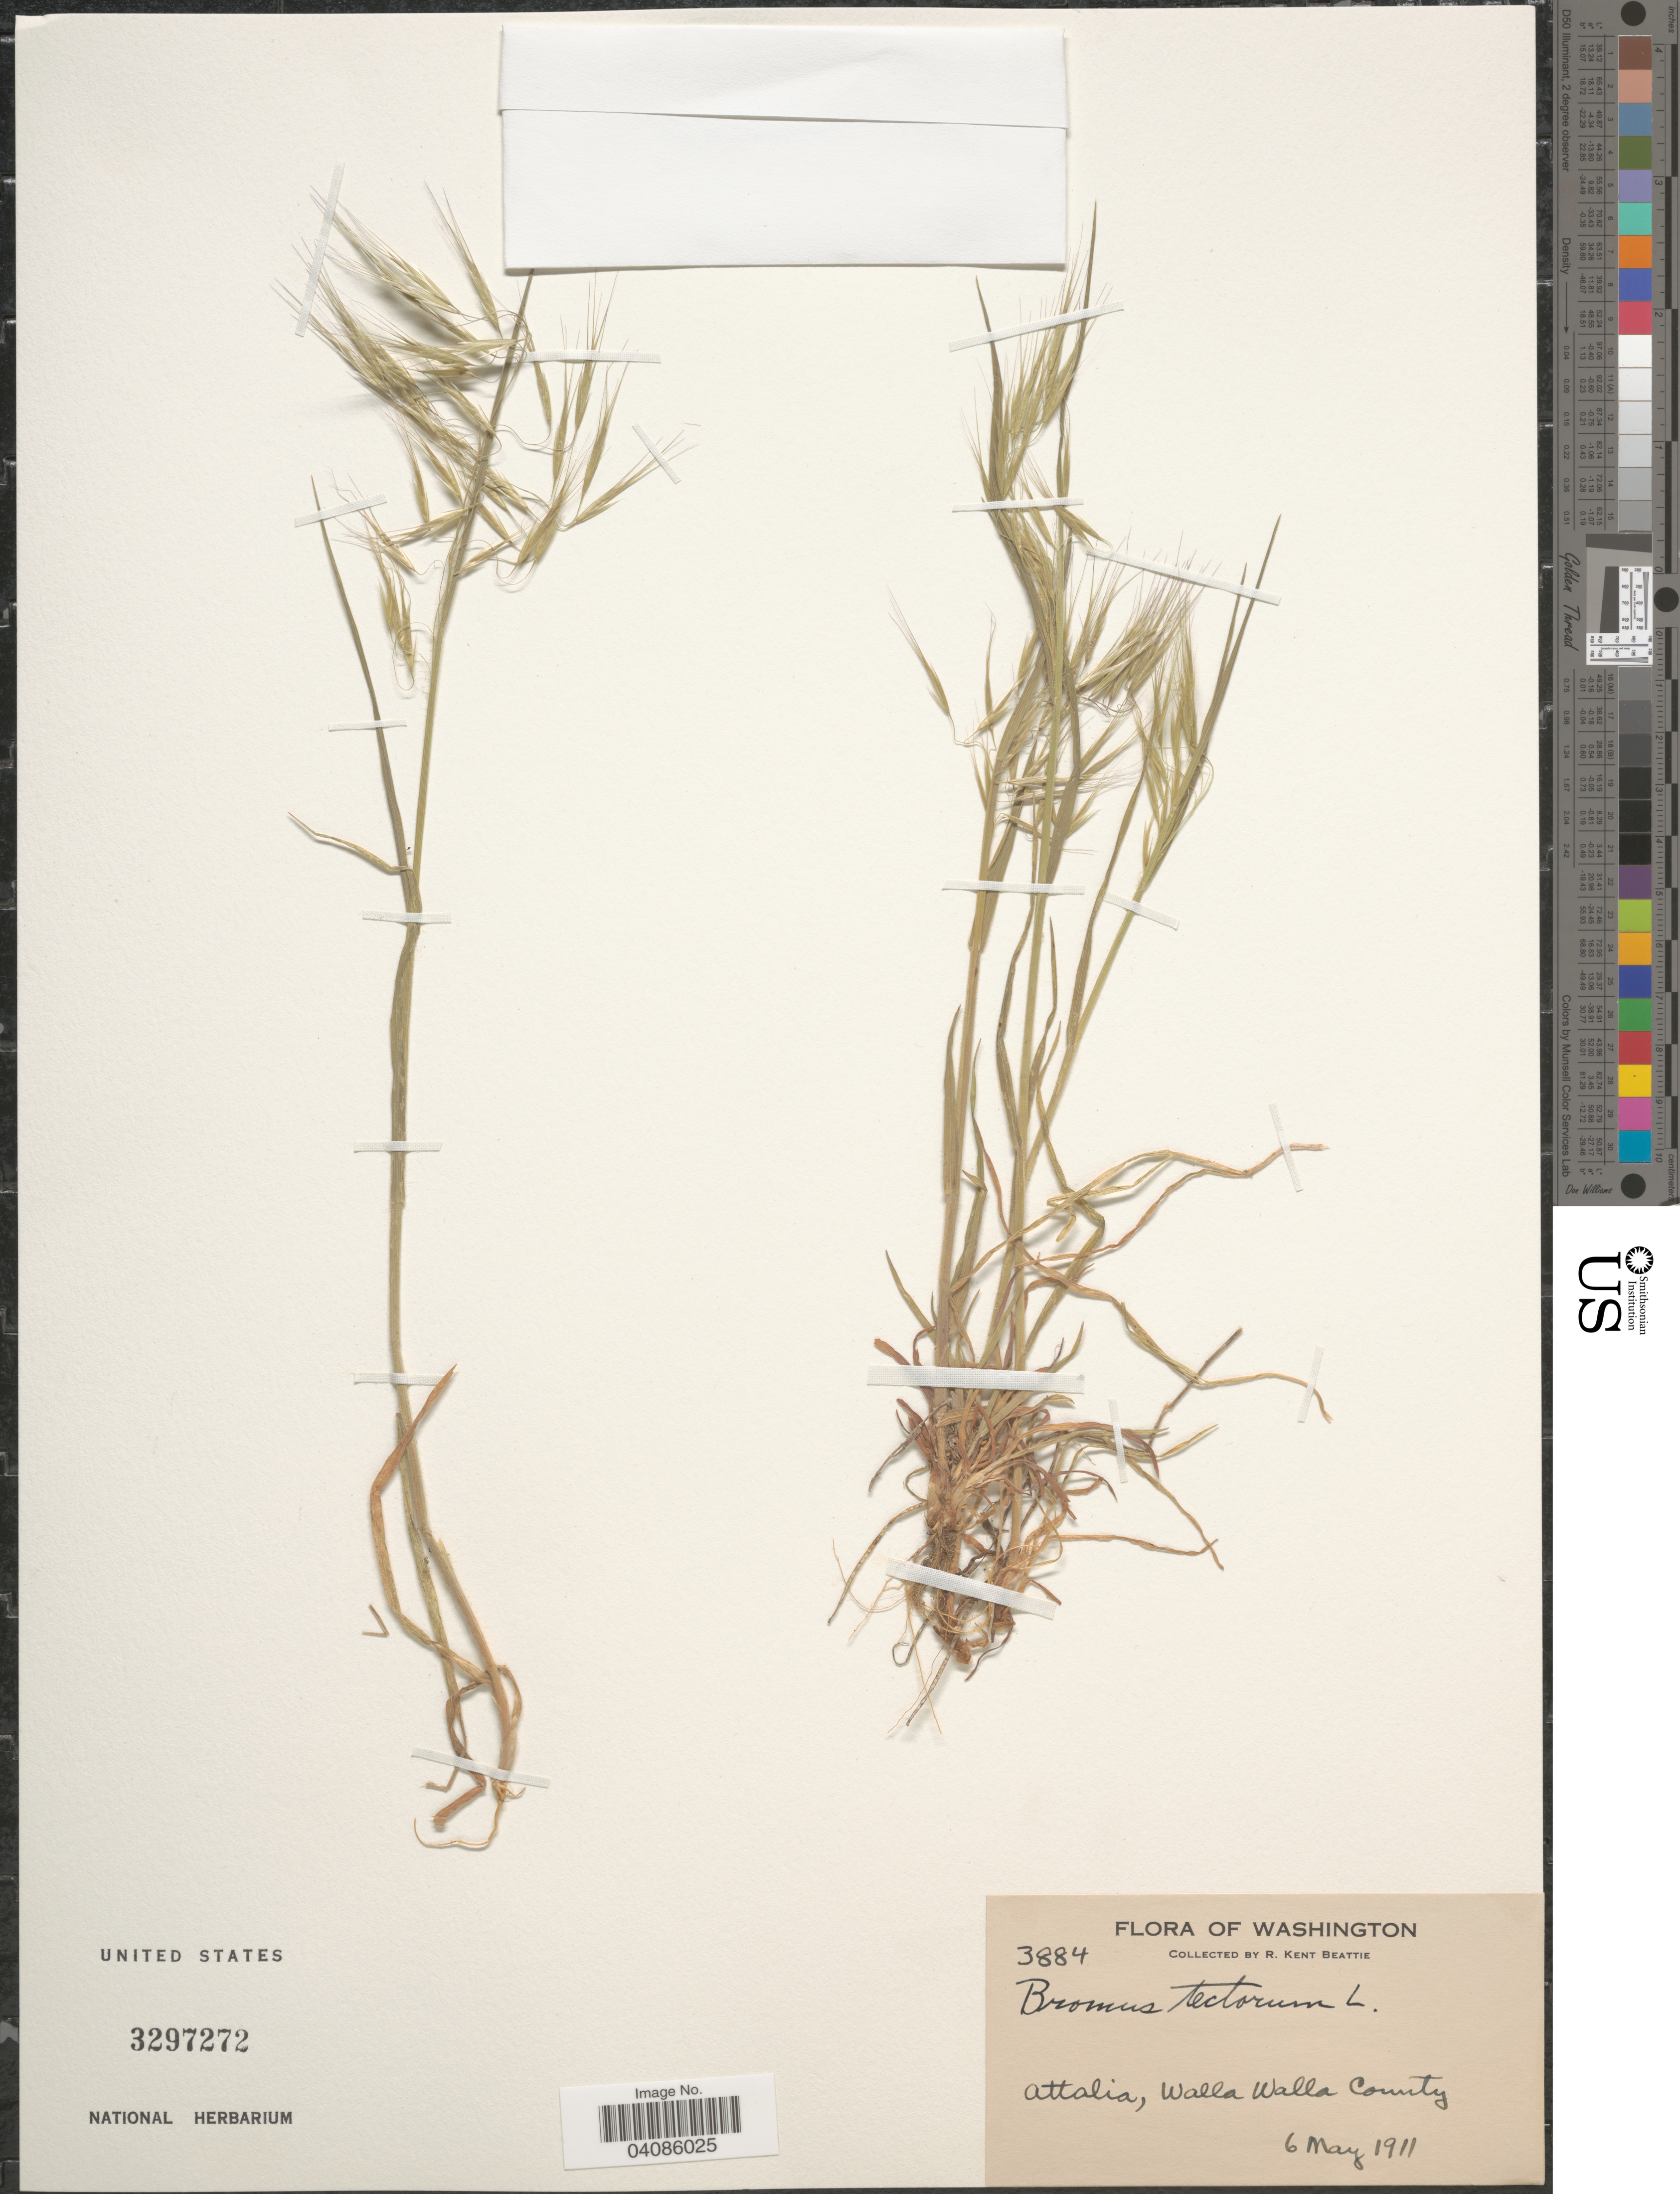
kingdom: Plantae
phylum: Tracheophyta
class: Liliopsida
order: Poales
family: Poaceae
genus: Bromus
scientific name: Bromus tectorum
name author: L.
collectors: R. K. Beattie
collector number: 3884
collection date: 1911-05-06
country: United States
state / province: Washington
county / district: Walla Walla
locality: Attalia, Walla Walla County.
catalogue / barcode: US 3297272